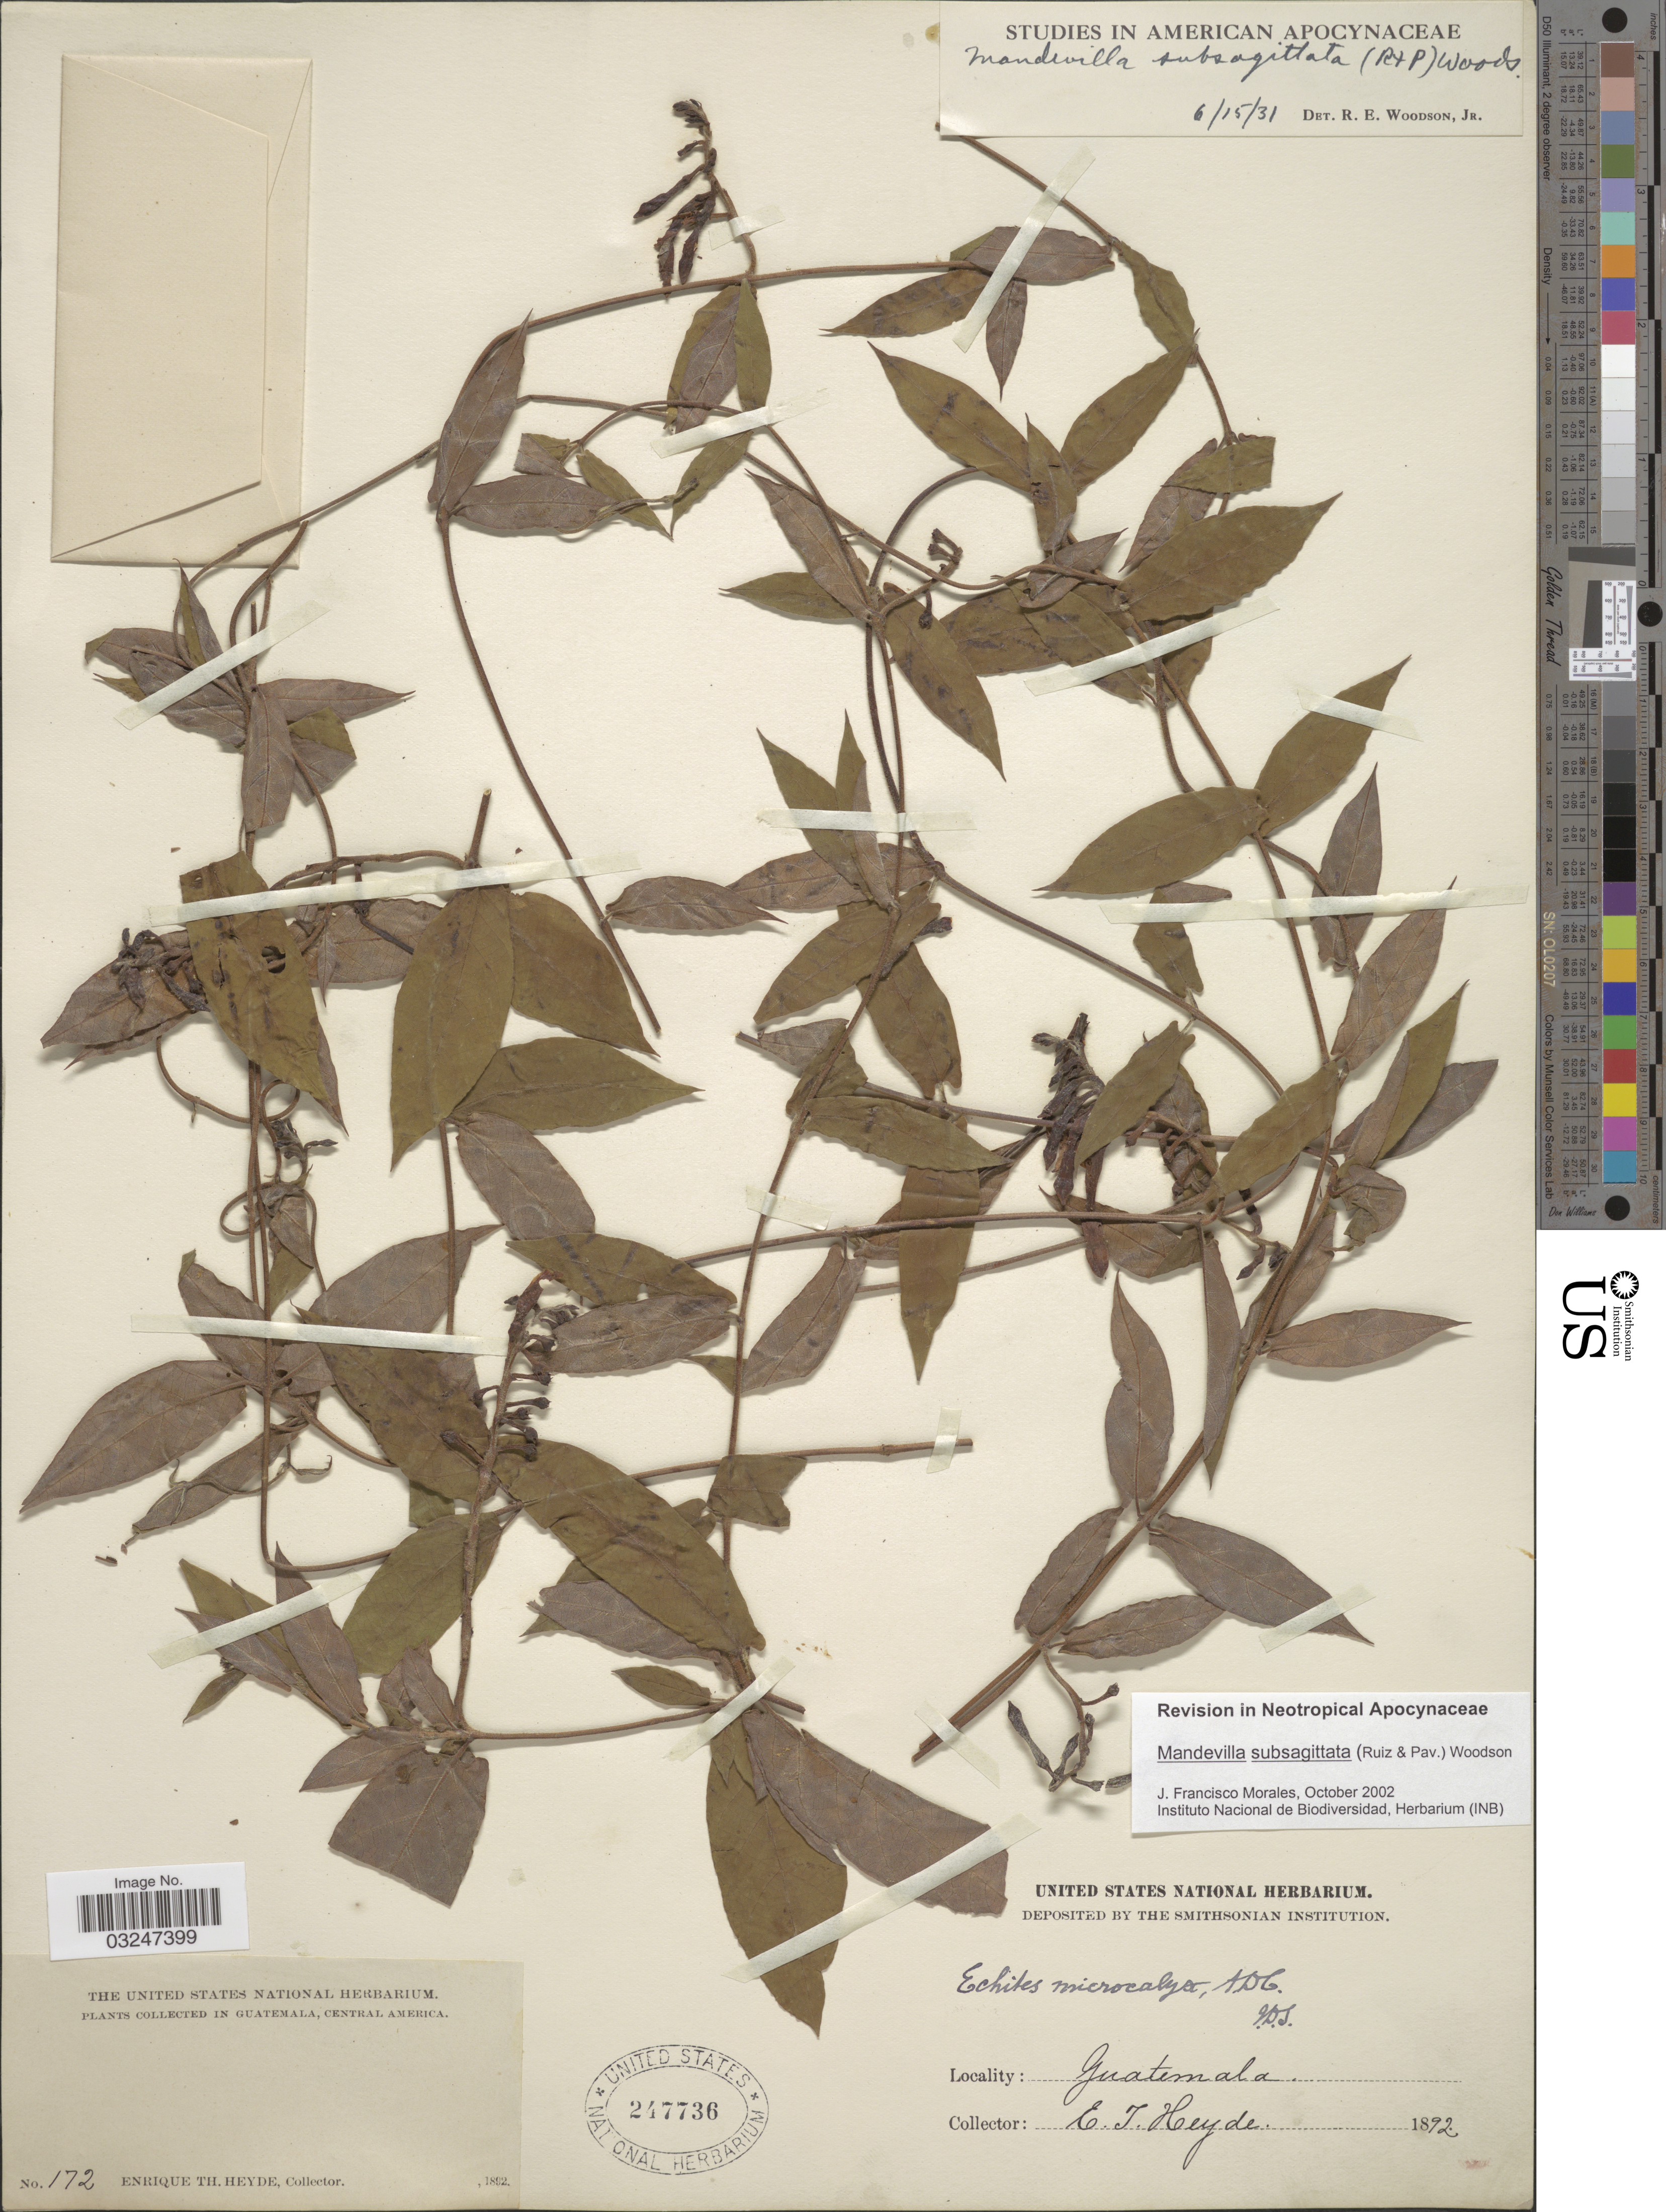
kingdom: Plantae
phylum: Tracheophyta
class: Magnoliopsida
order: Gentianales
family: Apocynaceae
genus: Mandevilla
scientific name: Mandevilla subsagittata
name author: (Ruiz & Pav.) Woodson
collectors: E. T. Heyde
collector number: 172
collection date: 1892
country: Guatemala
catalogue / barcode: US 247736